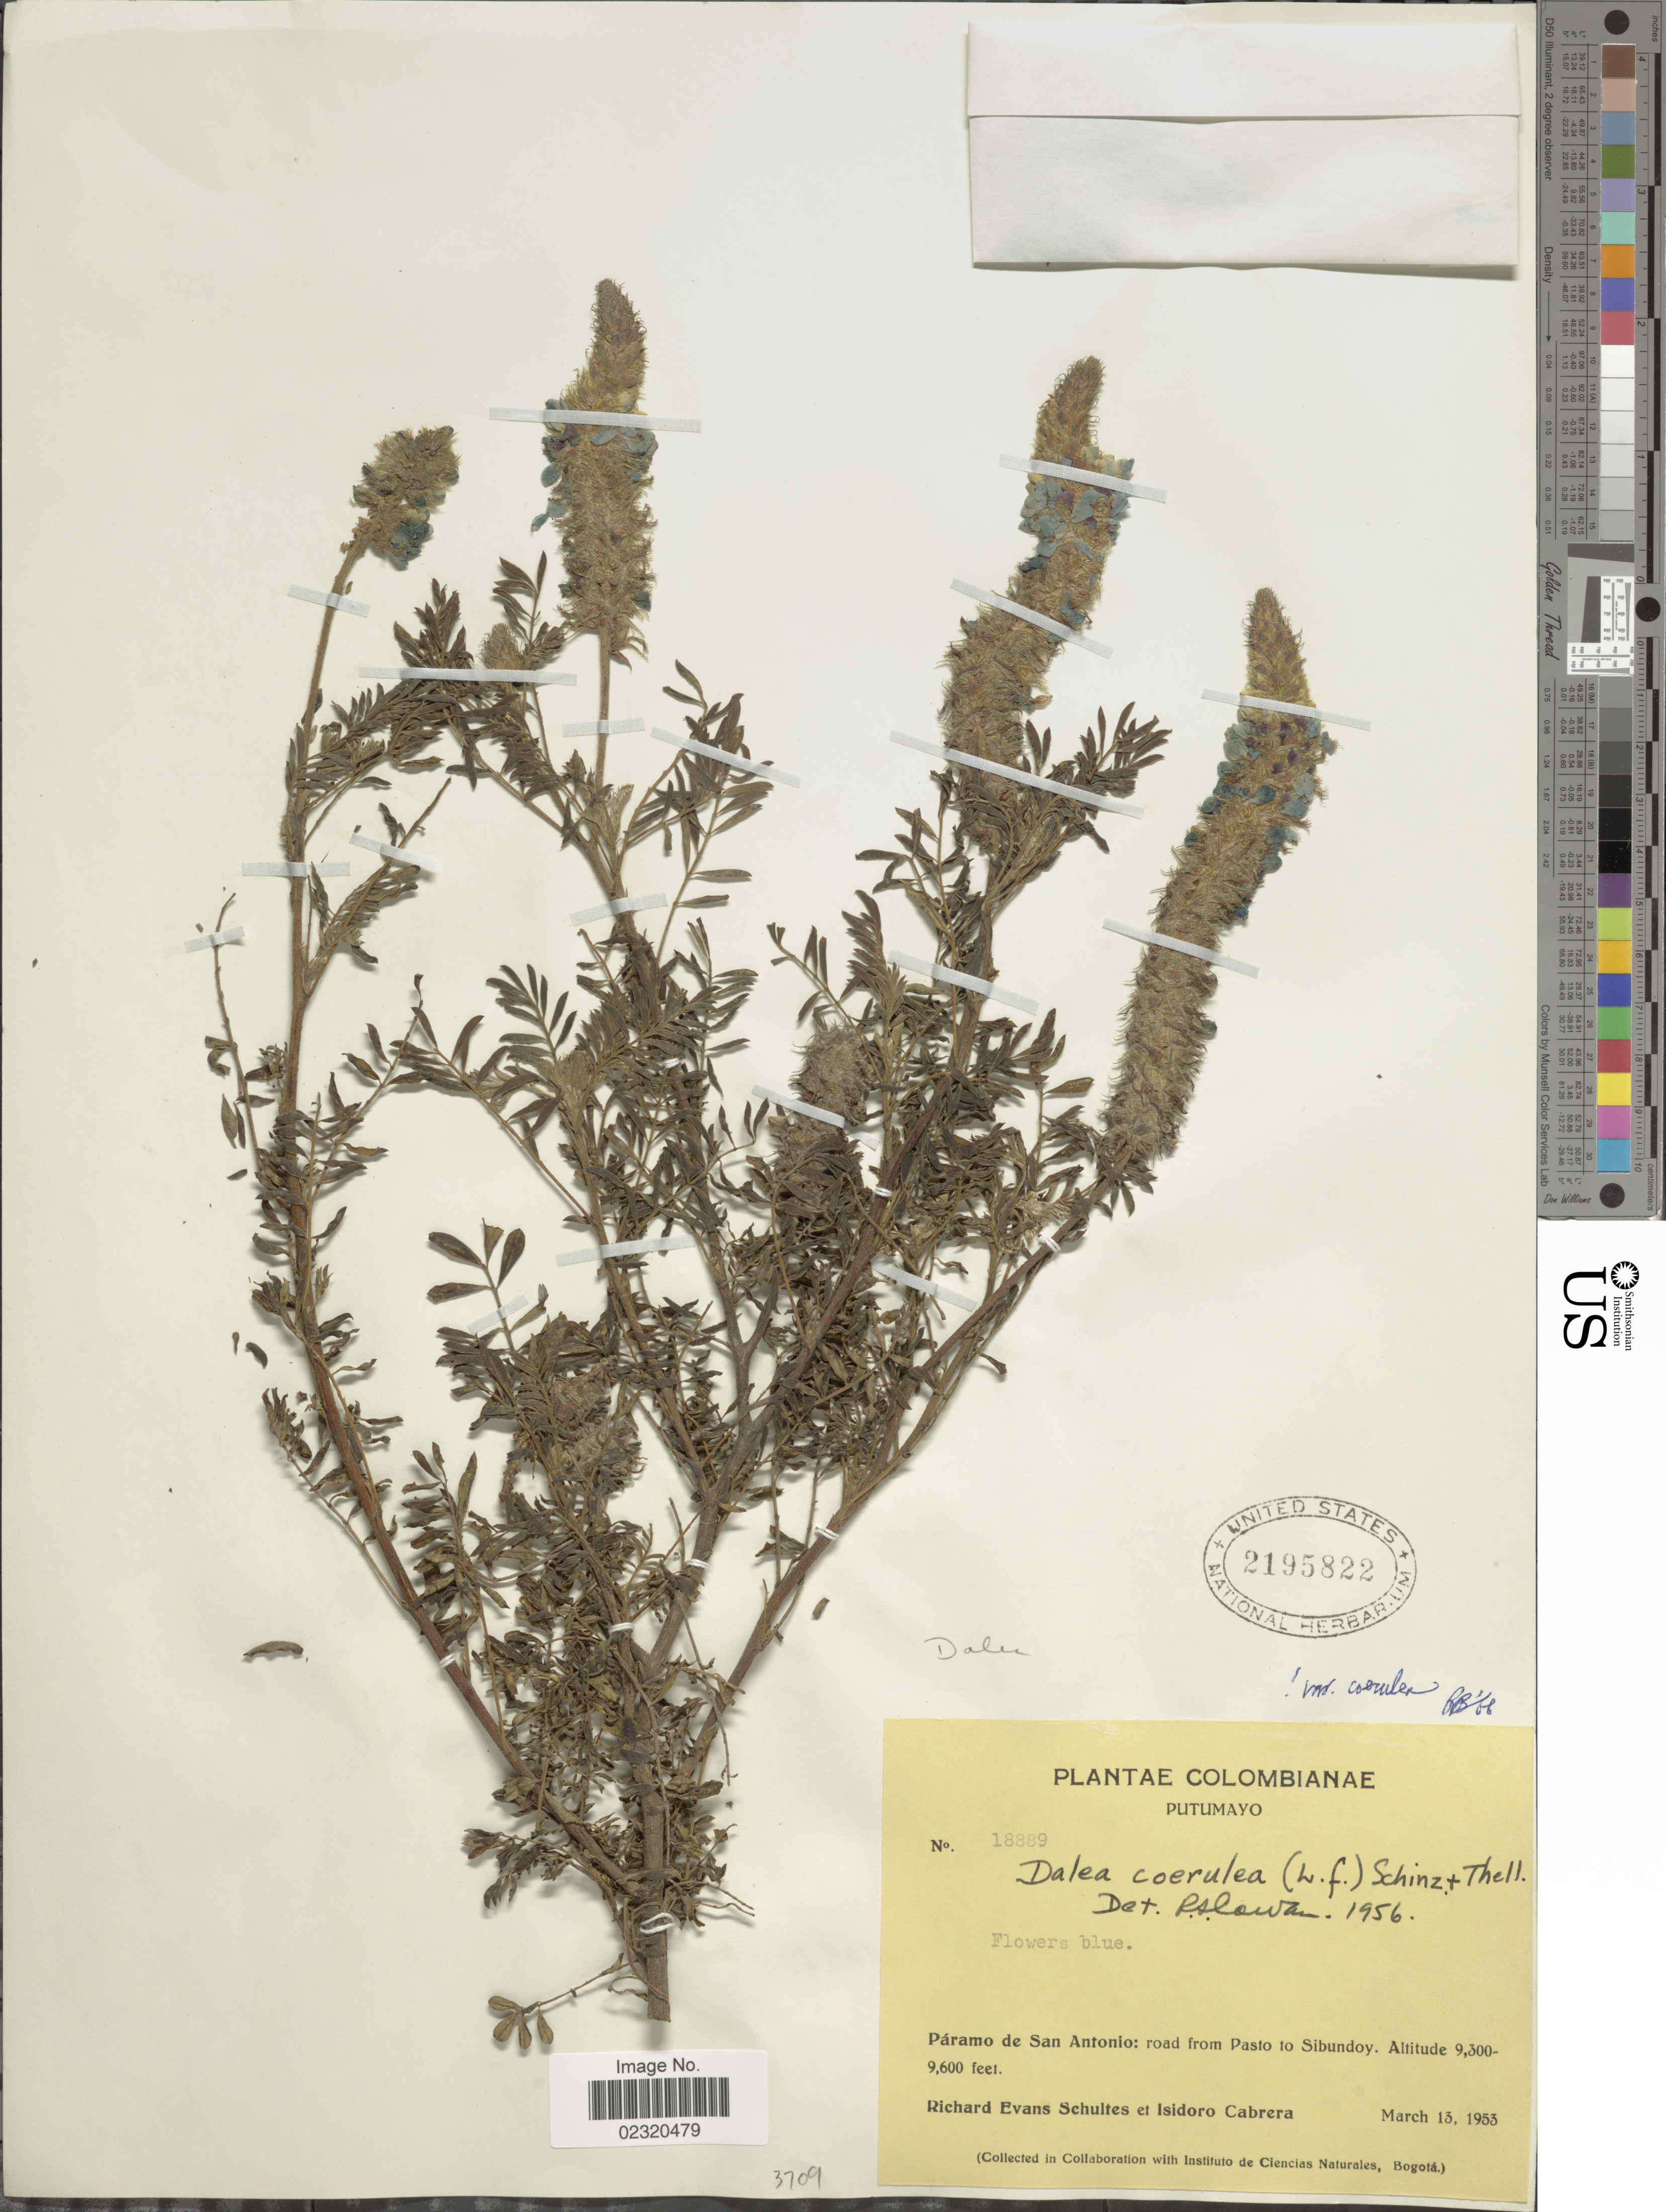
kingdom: Plantae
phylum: Tracheophyta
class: Magnoliopsida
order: Fabales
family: Fabaceae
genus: Dalea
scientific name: Dalea coerulea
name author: (L. f.) Schinz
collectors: R. E. Schultes & I. Cabrera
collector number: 18889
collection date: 1953-03-13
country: Colombia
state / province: Putumayo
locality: Paramo de San Antonio, road from Pasto to Sibundoy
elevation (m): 2835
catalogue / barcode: US 2195822